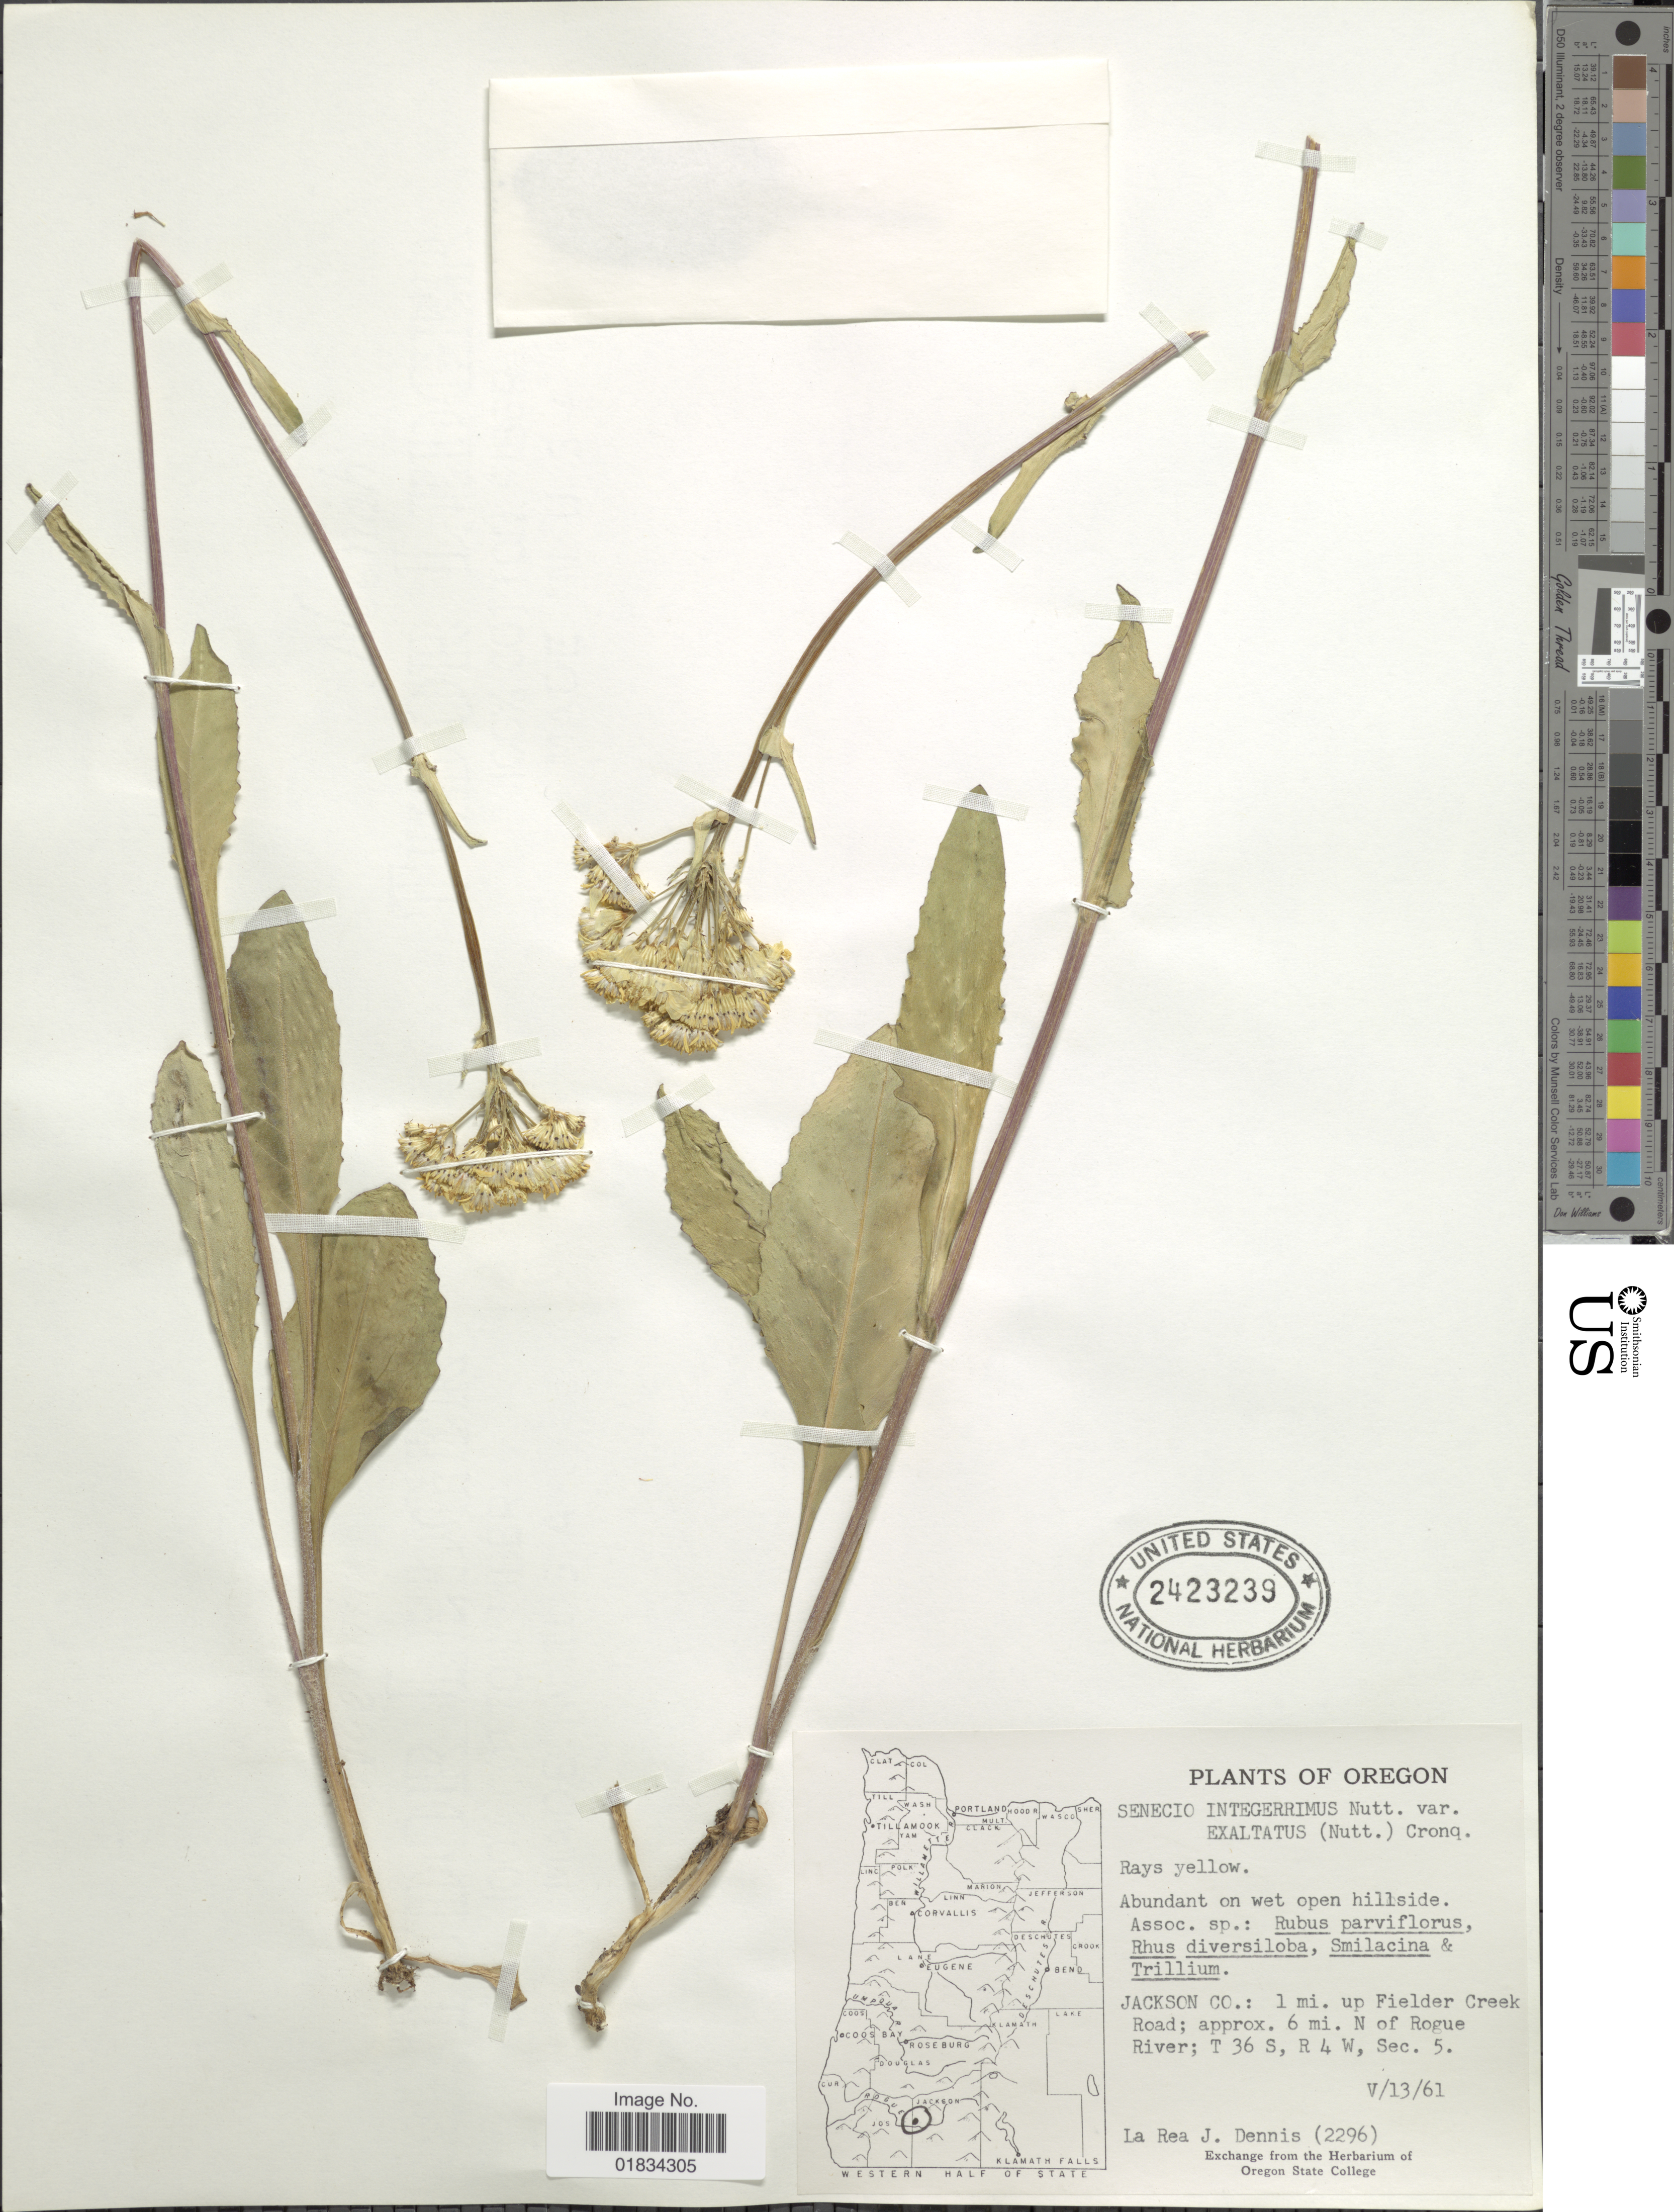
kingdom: Plantae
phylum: Tracheophyta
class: Magnoliopsida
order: Asterales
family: Asteraceae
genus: Senecio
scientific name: Senecio integerrimus var. exaltatus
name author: (Nutt.) Cronq.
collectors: L. Dennis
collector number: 2296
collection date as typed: Transcribed d/m/y: 13/5/61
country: United States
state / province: Oregon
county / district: Jackson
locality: Jackson Co. 1 mi. up Fielder Creek Road, approx. 6 mi, N of Rogue River; T 36 S, R 4 W, Sec. 5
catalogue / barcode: US 2423239